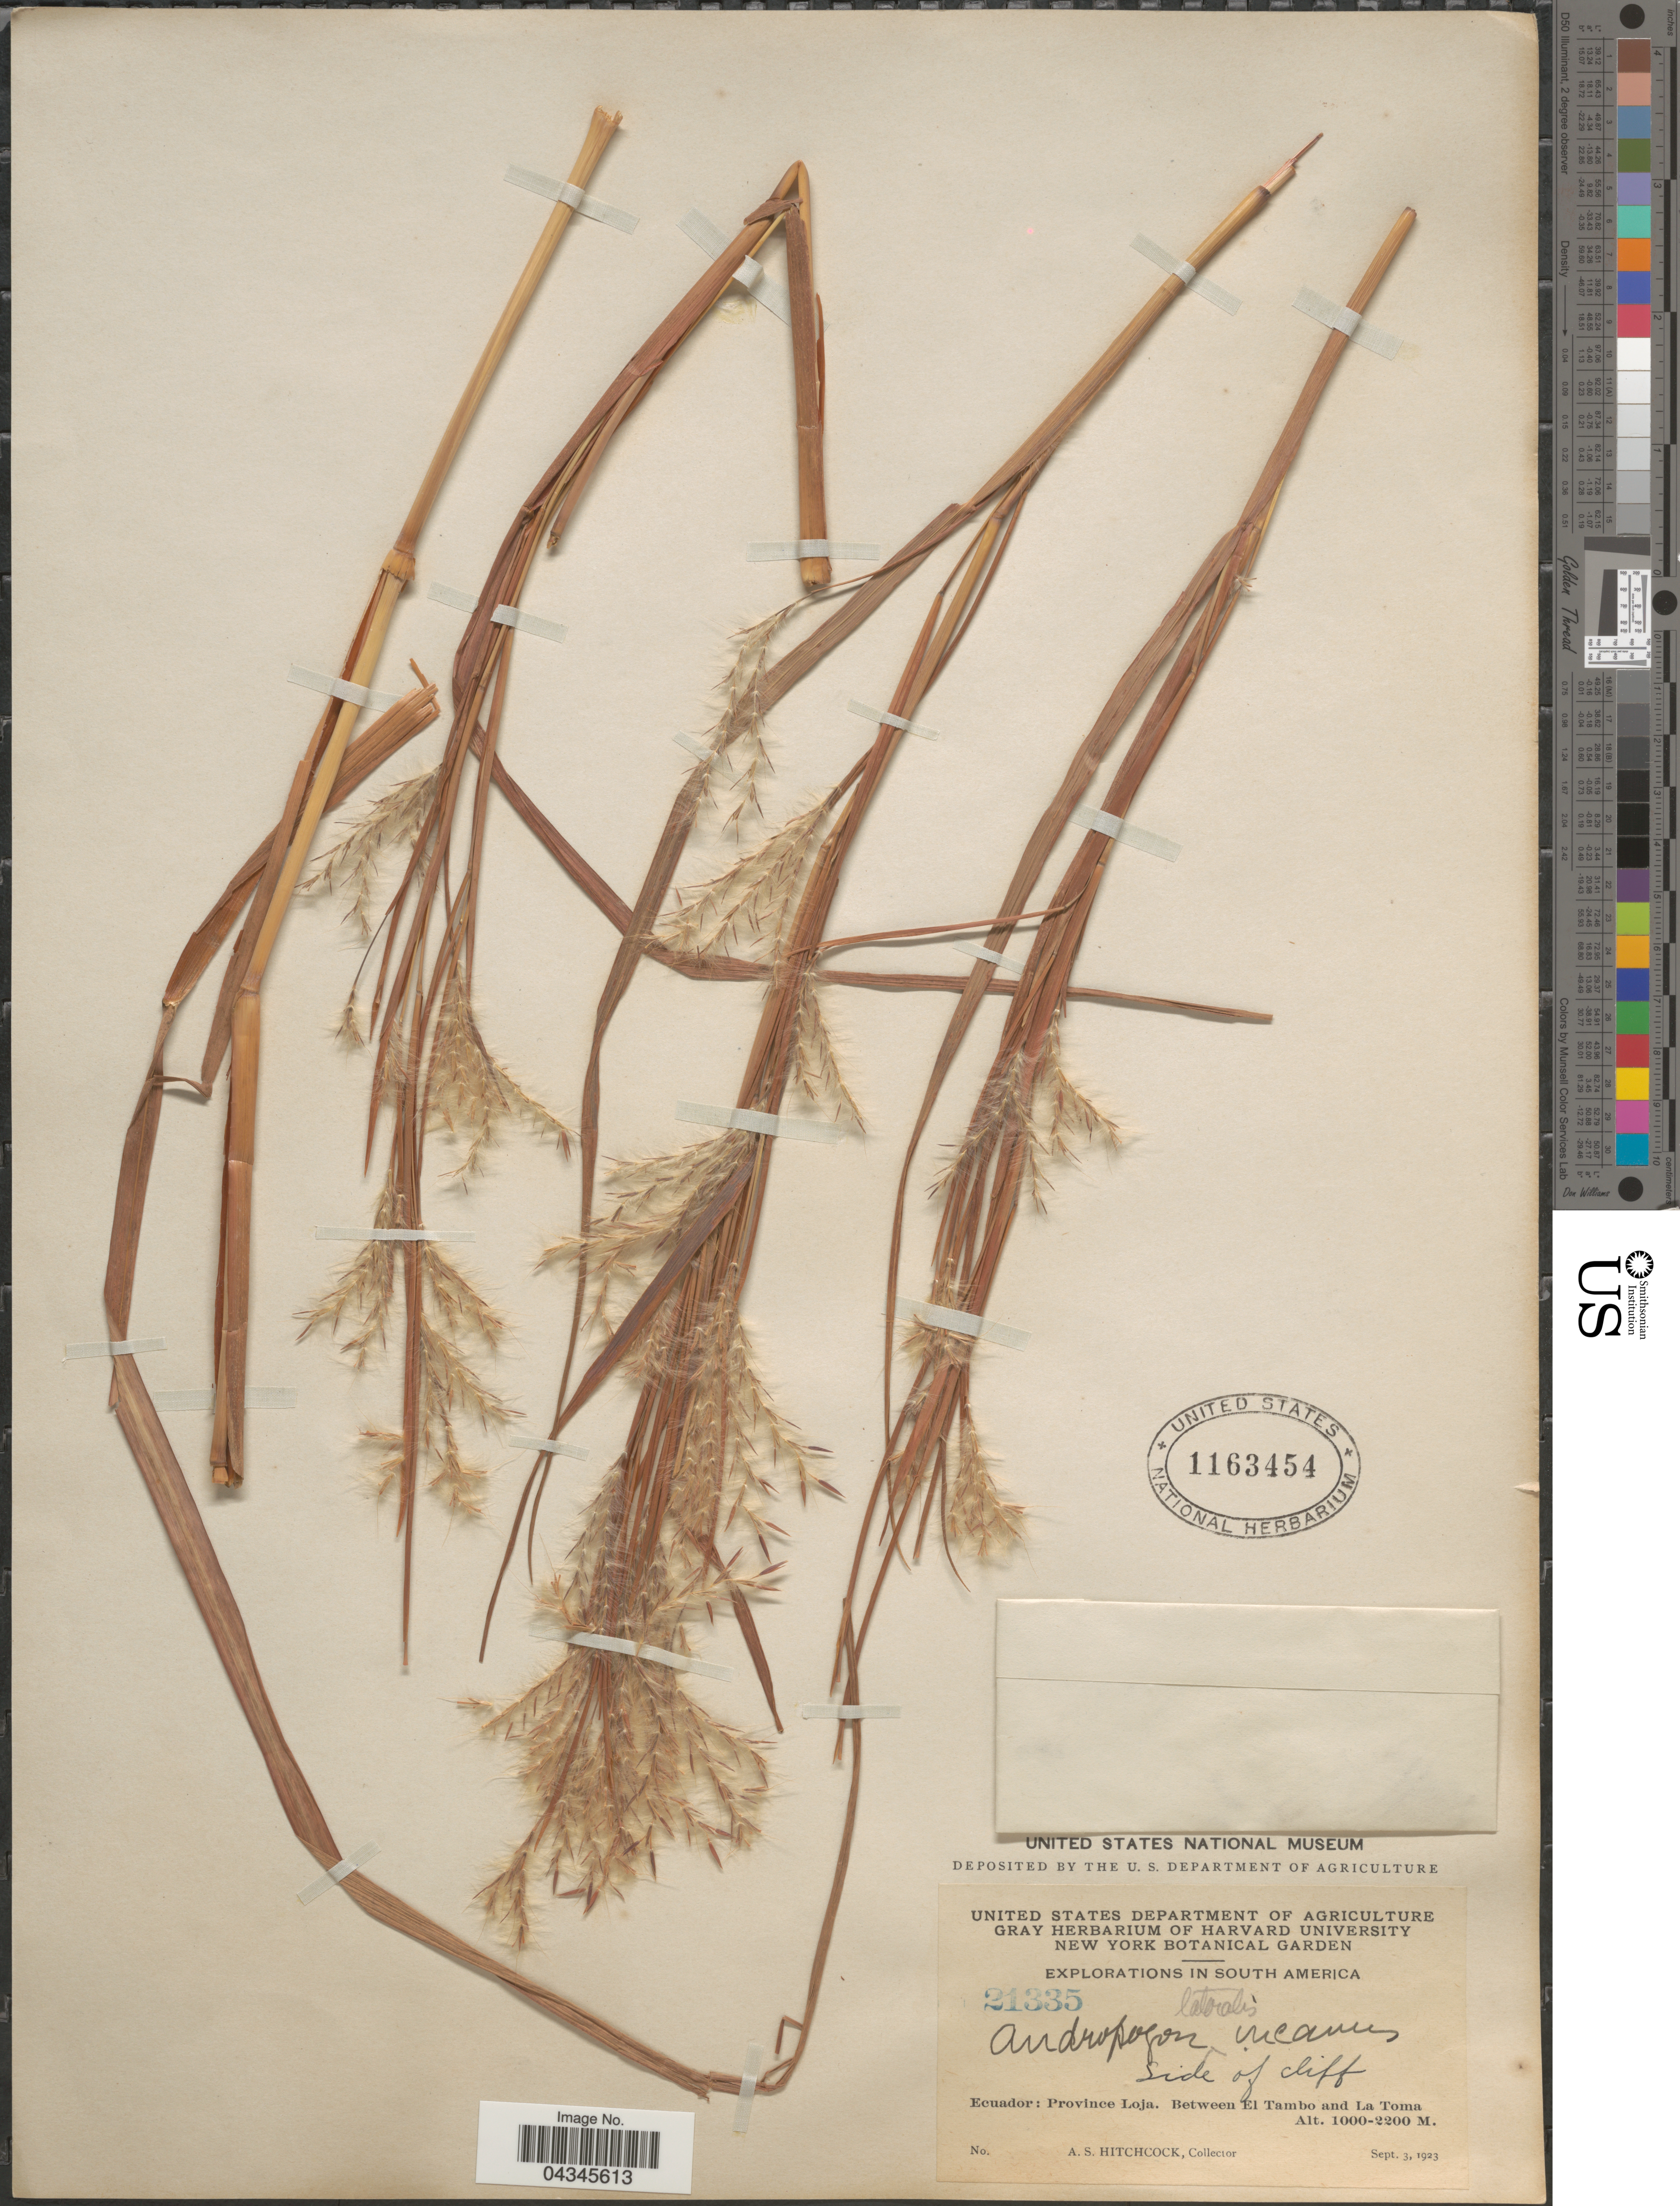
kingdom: Plantae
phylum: Tracheophyta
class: Liliopsida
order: Poales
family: Poaceae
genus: Andropogon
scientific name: Andropogon lateralis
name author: Nees in Mart.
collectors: A. S. Hitchcock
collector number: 21335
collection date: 1923-09-03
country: Ecuador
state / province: Loja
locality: Explorations in South America. Between El Tambo and La Toma.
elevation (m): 1000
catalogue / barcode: US 1163454